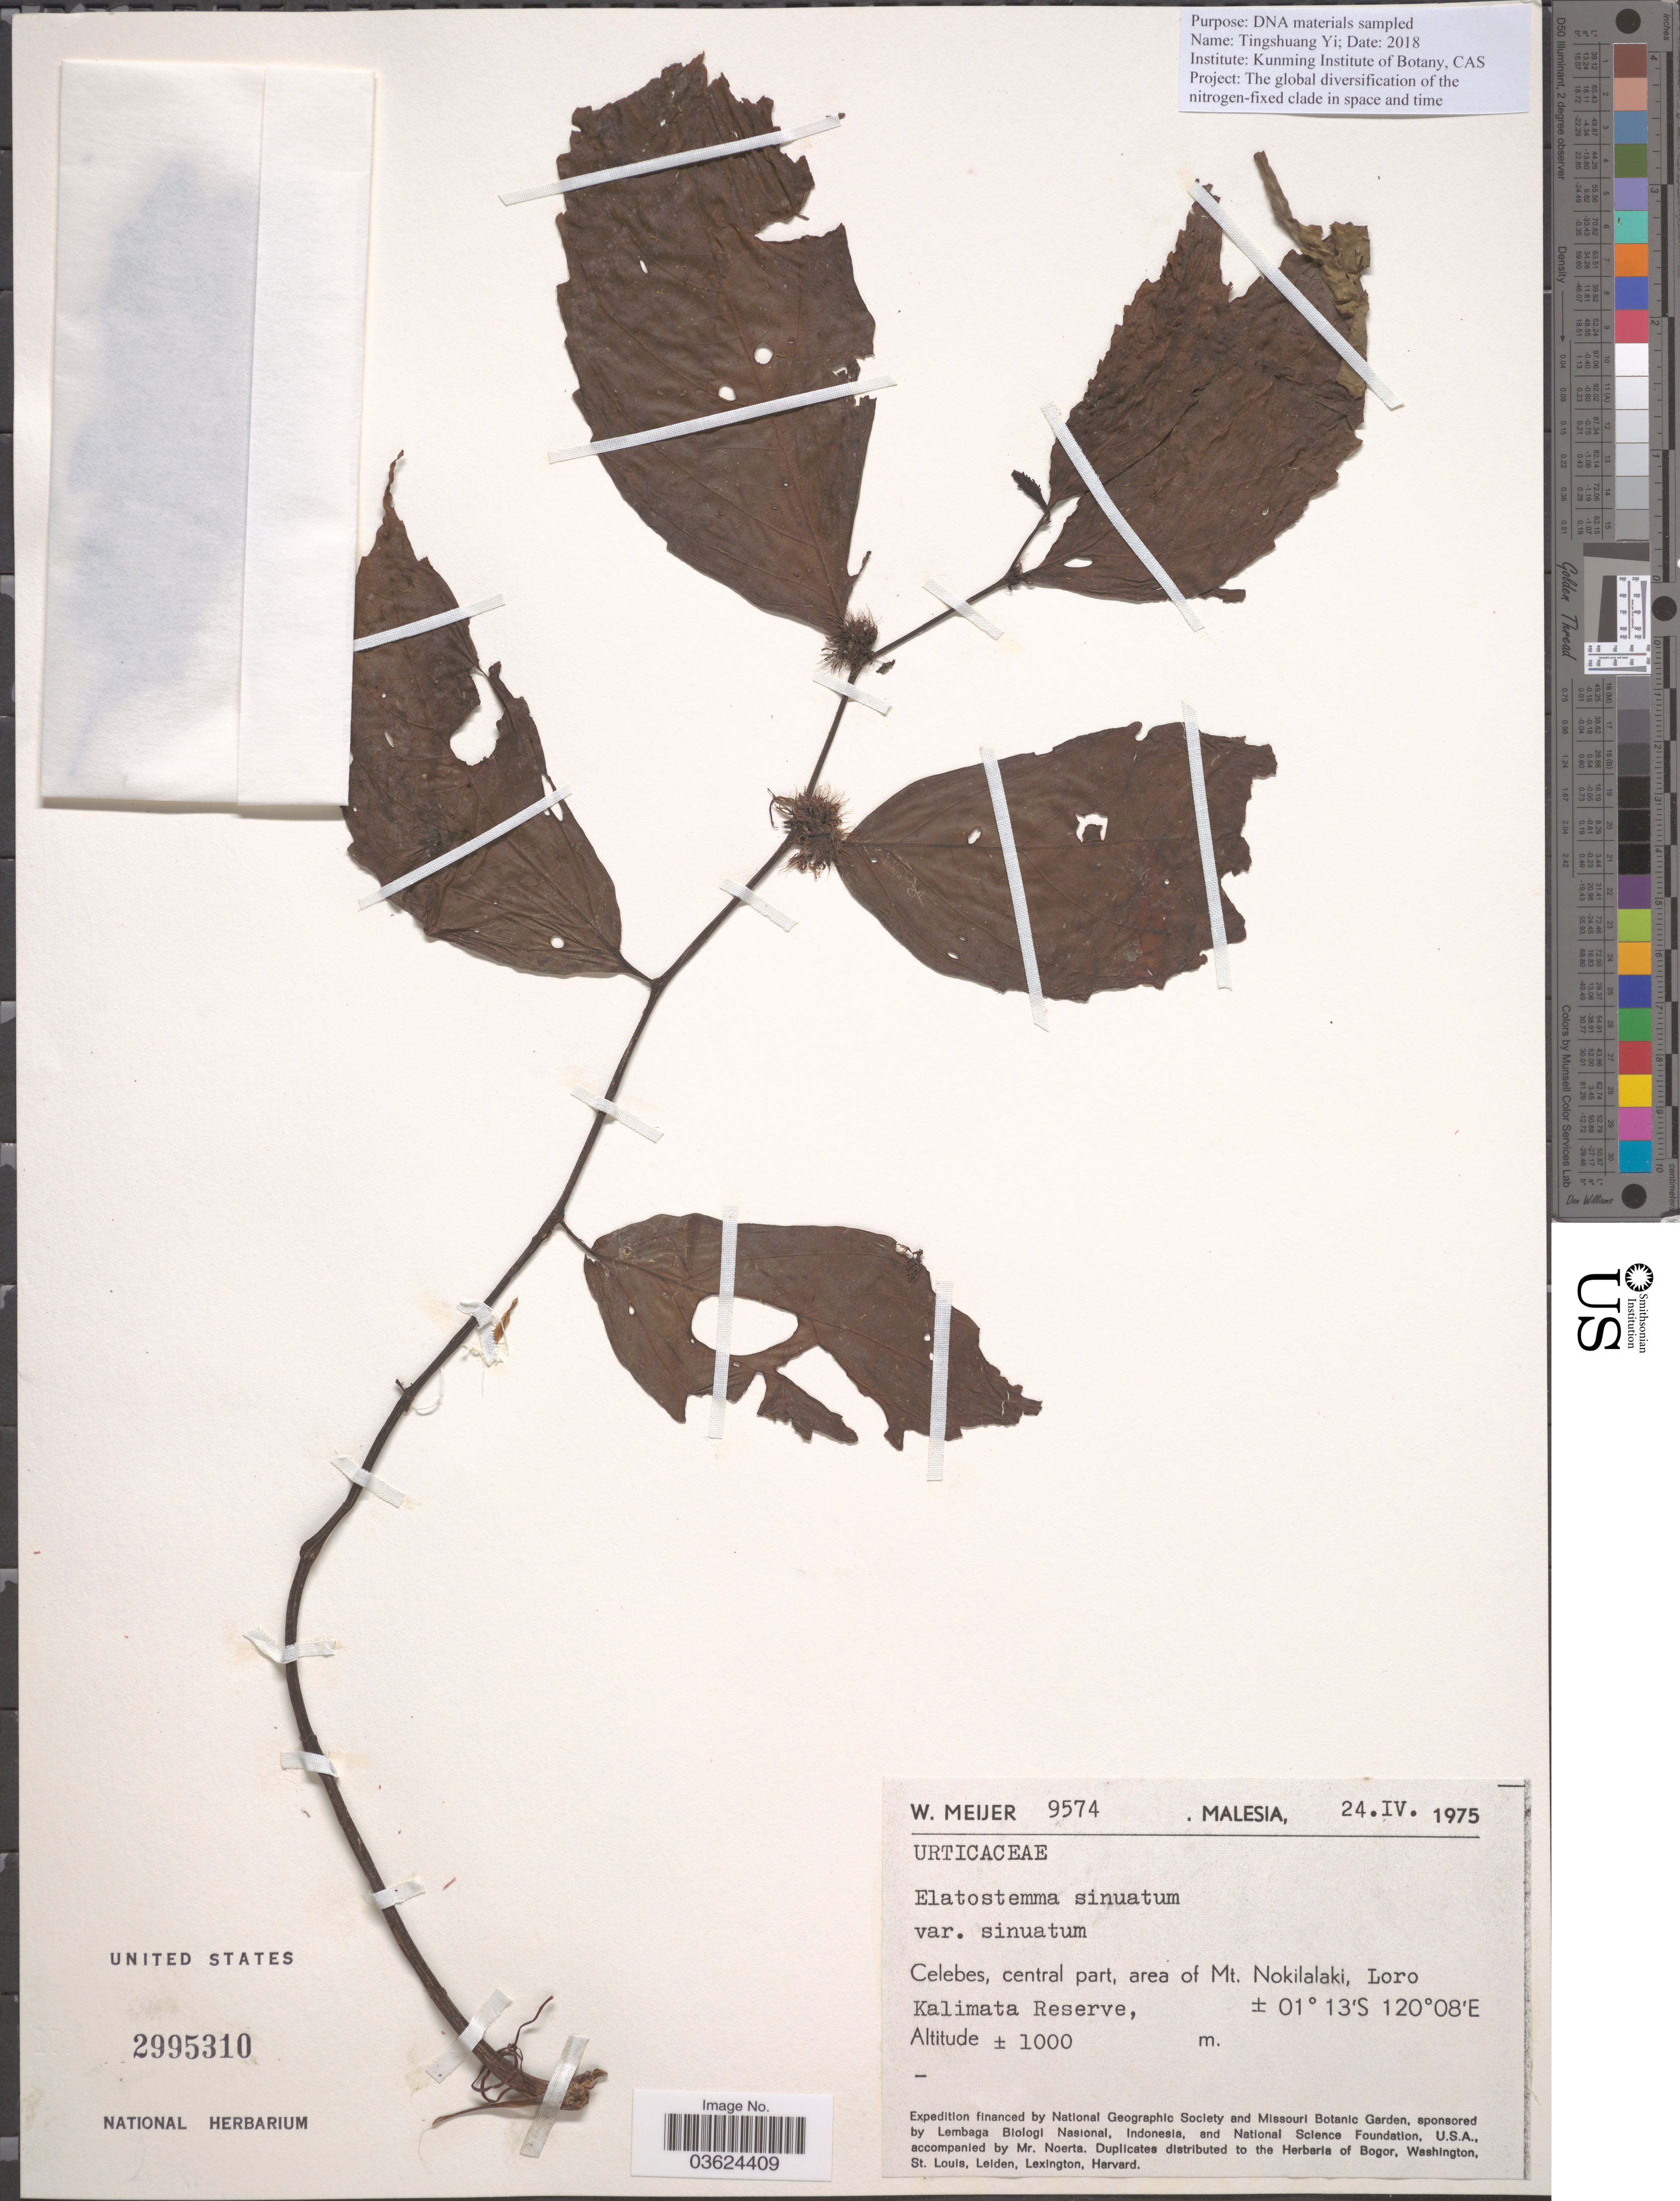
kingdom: Plantae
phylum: Tracheophyta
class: Magnoliopsida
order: Rosales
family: Urticaceae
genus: Elatostema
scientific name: Elatostema sinuatum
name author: (Blume) Hassk.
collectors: W. Meijer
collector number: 9574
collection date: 1975-04-24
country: Malaysia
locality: Celebes, central part, area of Mt. Nokilalaki, Loro Kalimata Reserve.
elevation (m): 1000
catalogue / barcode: US 2995310